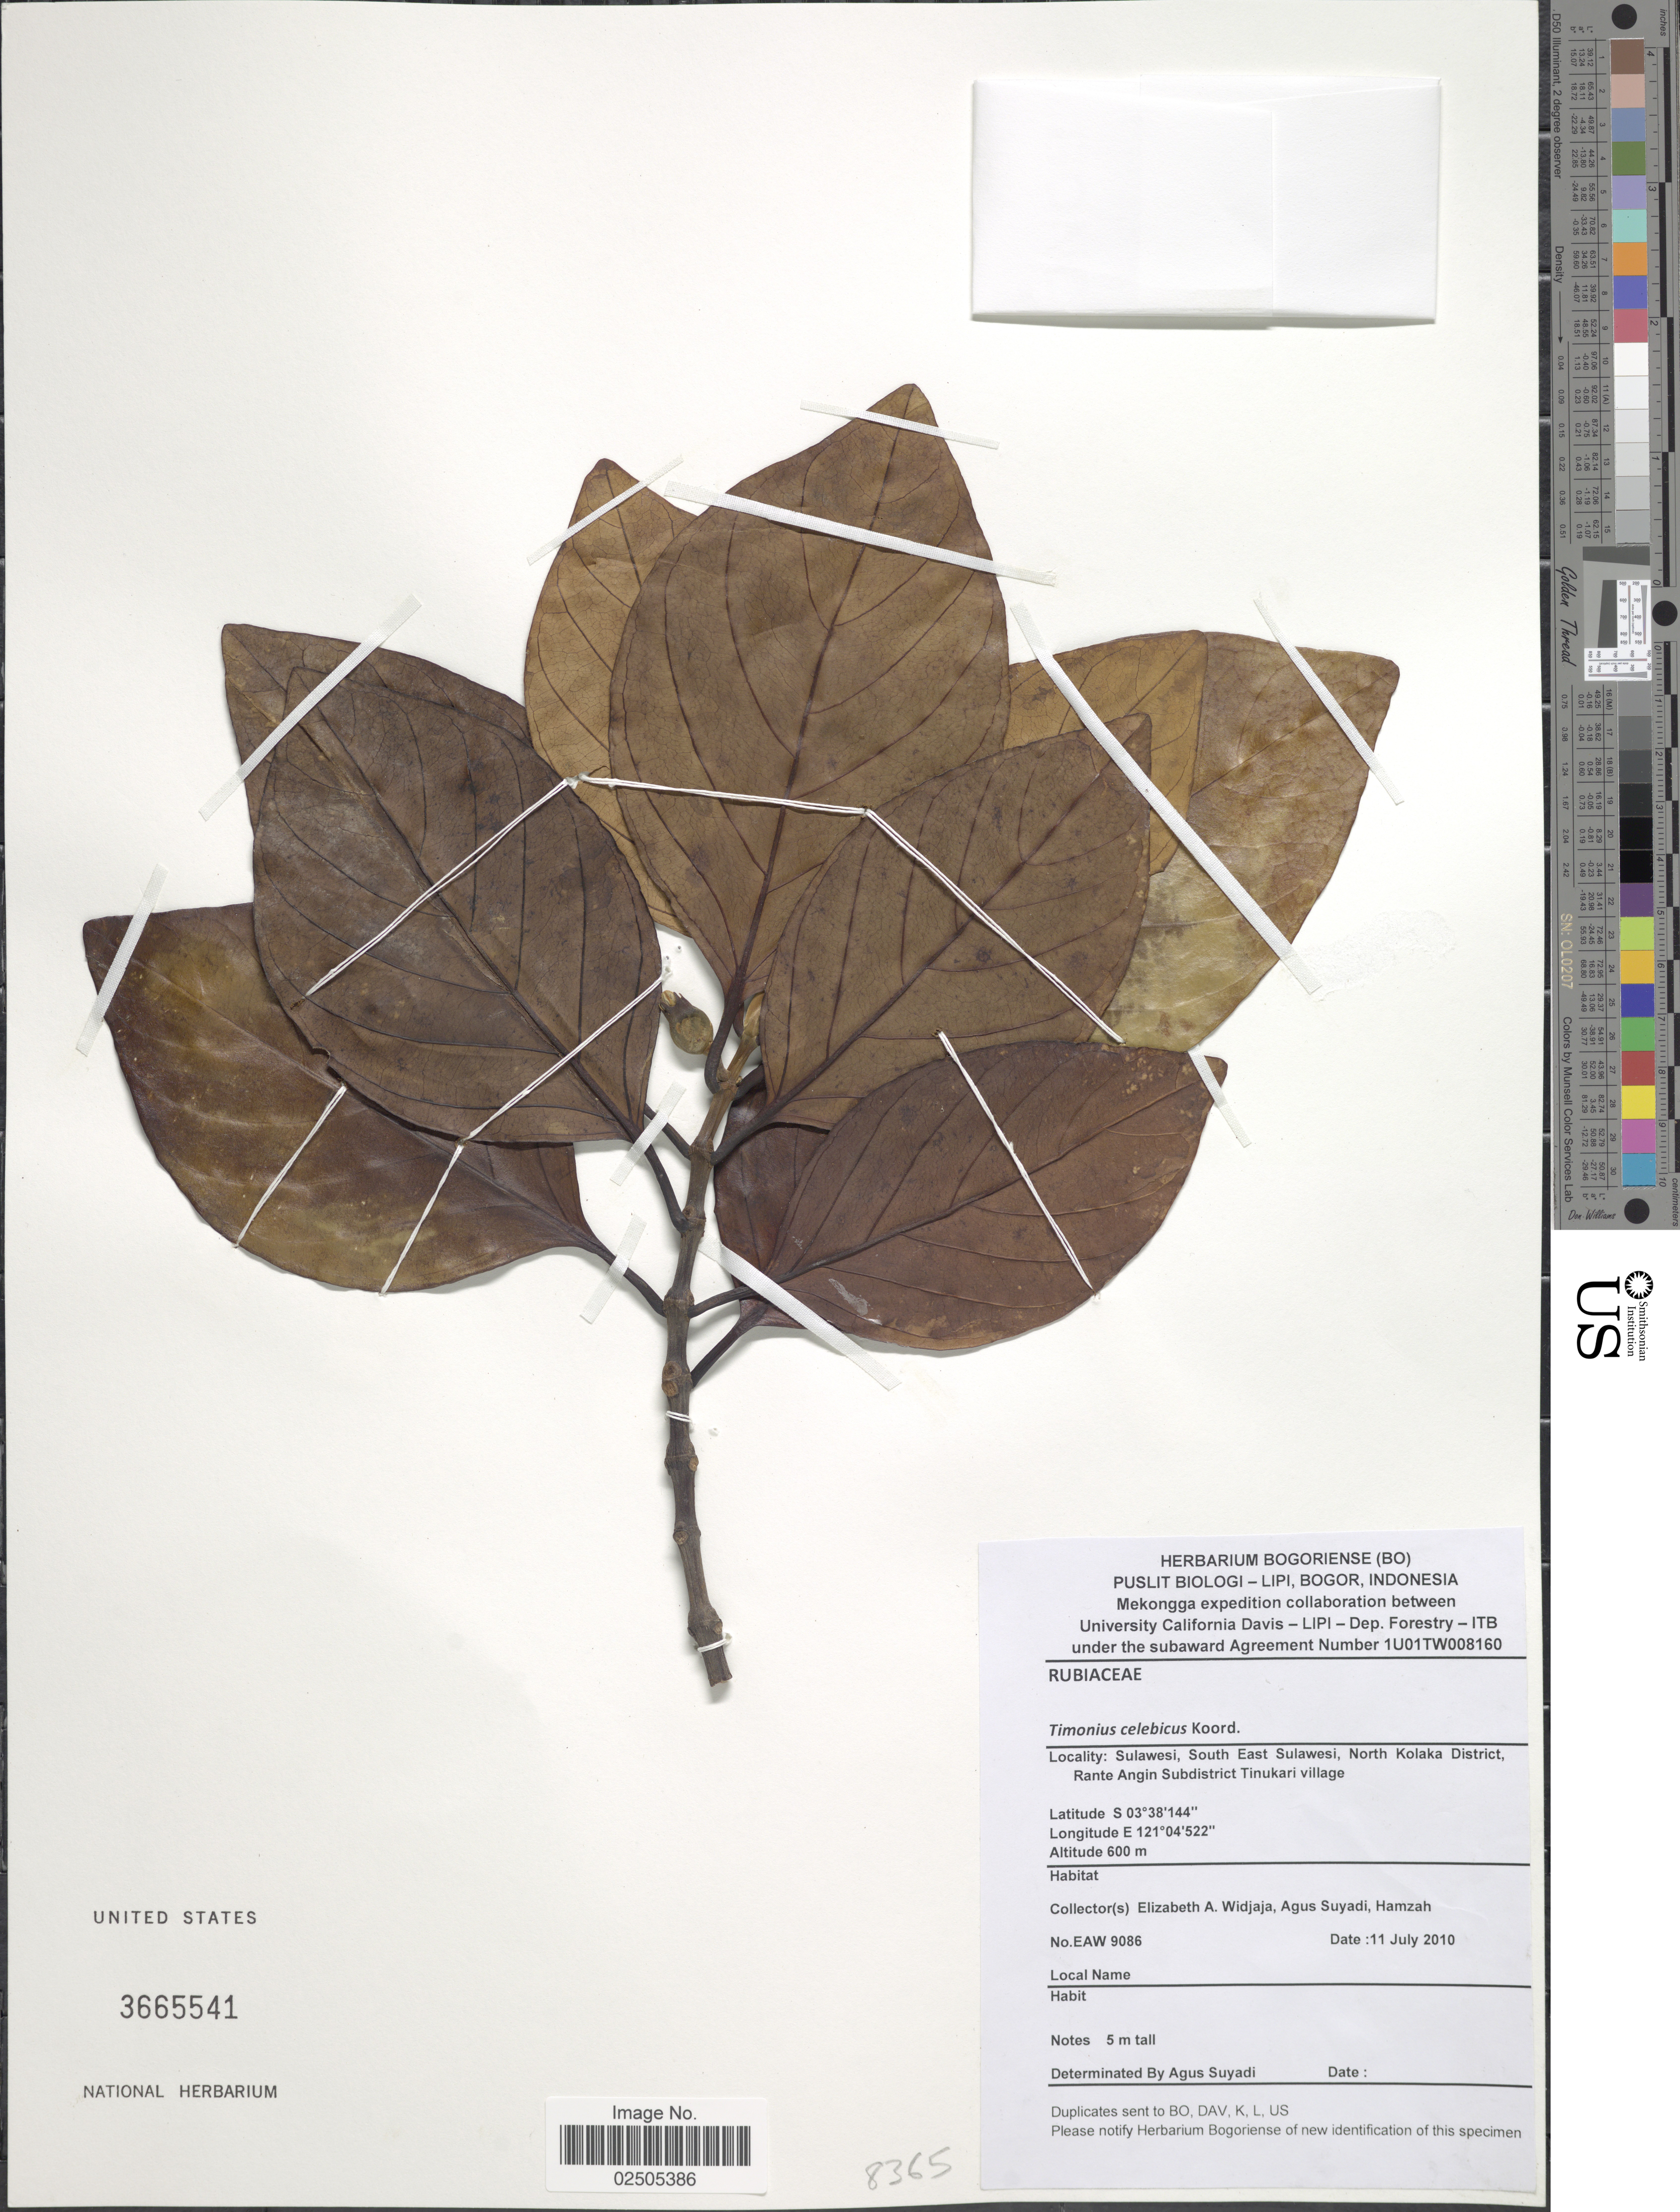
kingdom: Plantae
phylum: Tracheophyta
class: Magnoliopsida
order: Gentianales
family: Rubiaceae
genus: Timonius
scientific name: Timonius celebicus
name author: Koord.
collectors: E. A. Widjaja, A. Suyadi & -. Hamzah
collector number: EAW 9086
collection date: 2010-07-11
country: Indonesia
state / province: Sulawesi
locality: Sulawesi, South East Sulawesi, North Kolaka District, Rante Angin Subdistrict Tinukari village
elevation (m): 600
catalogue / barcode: US 3665541